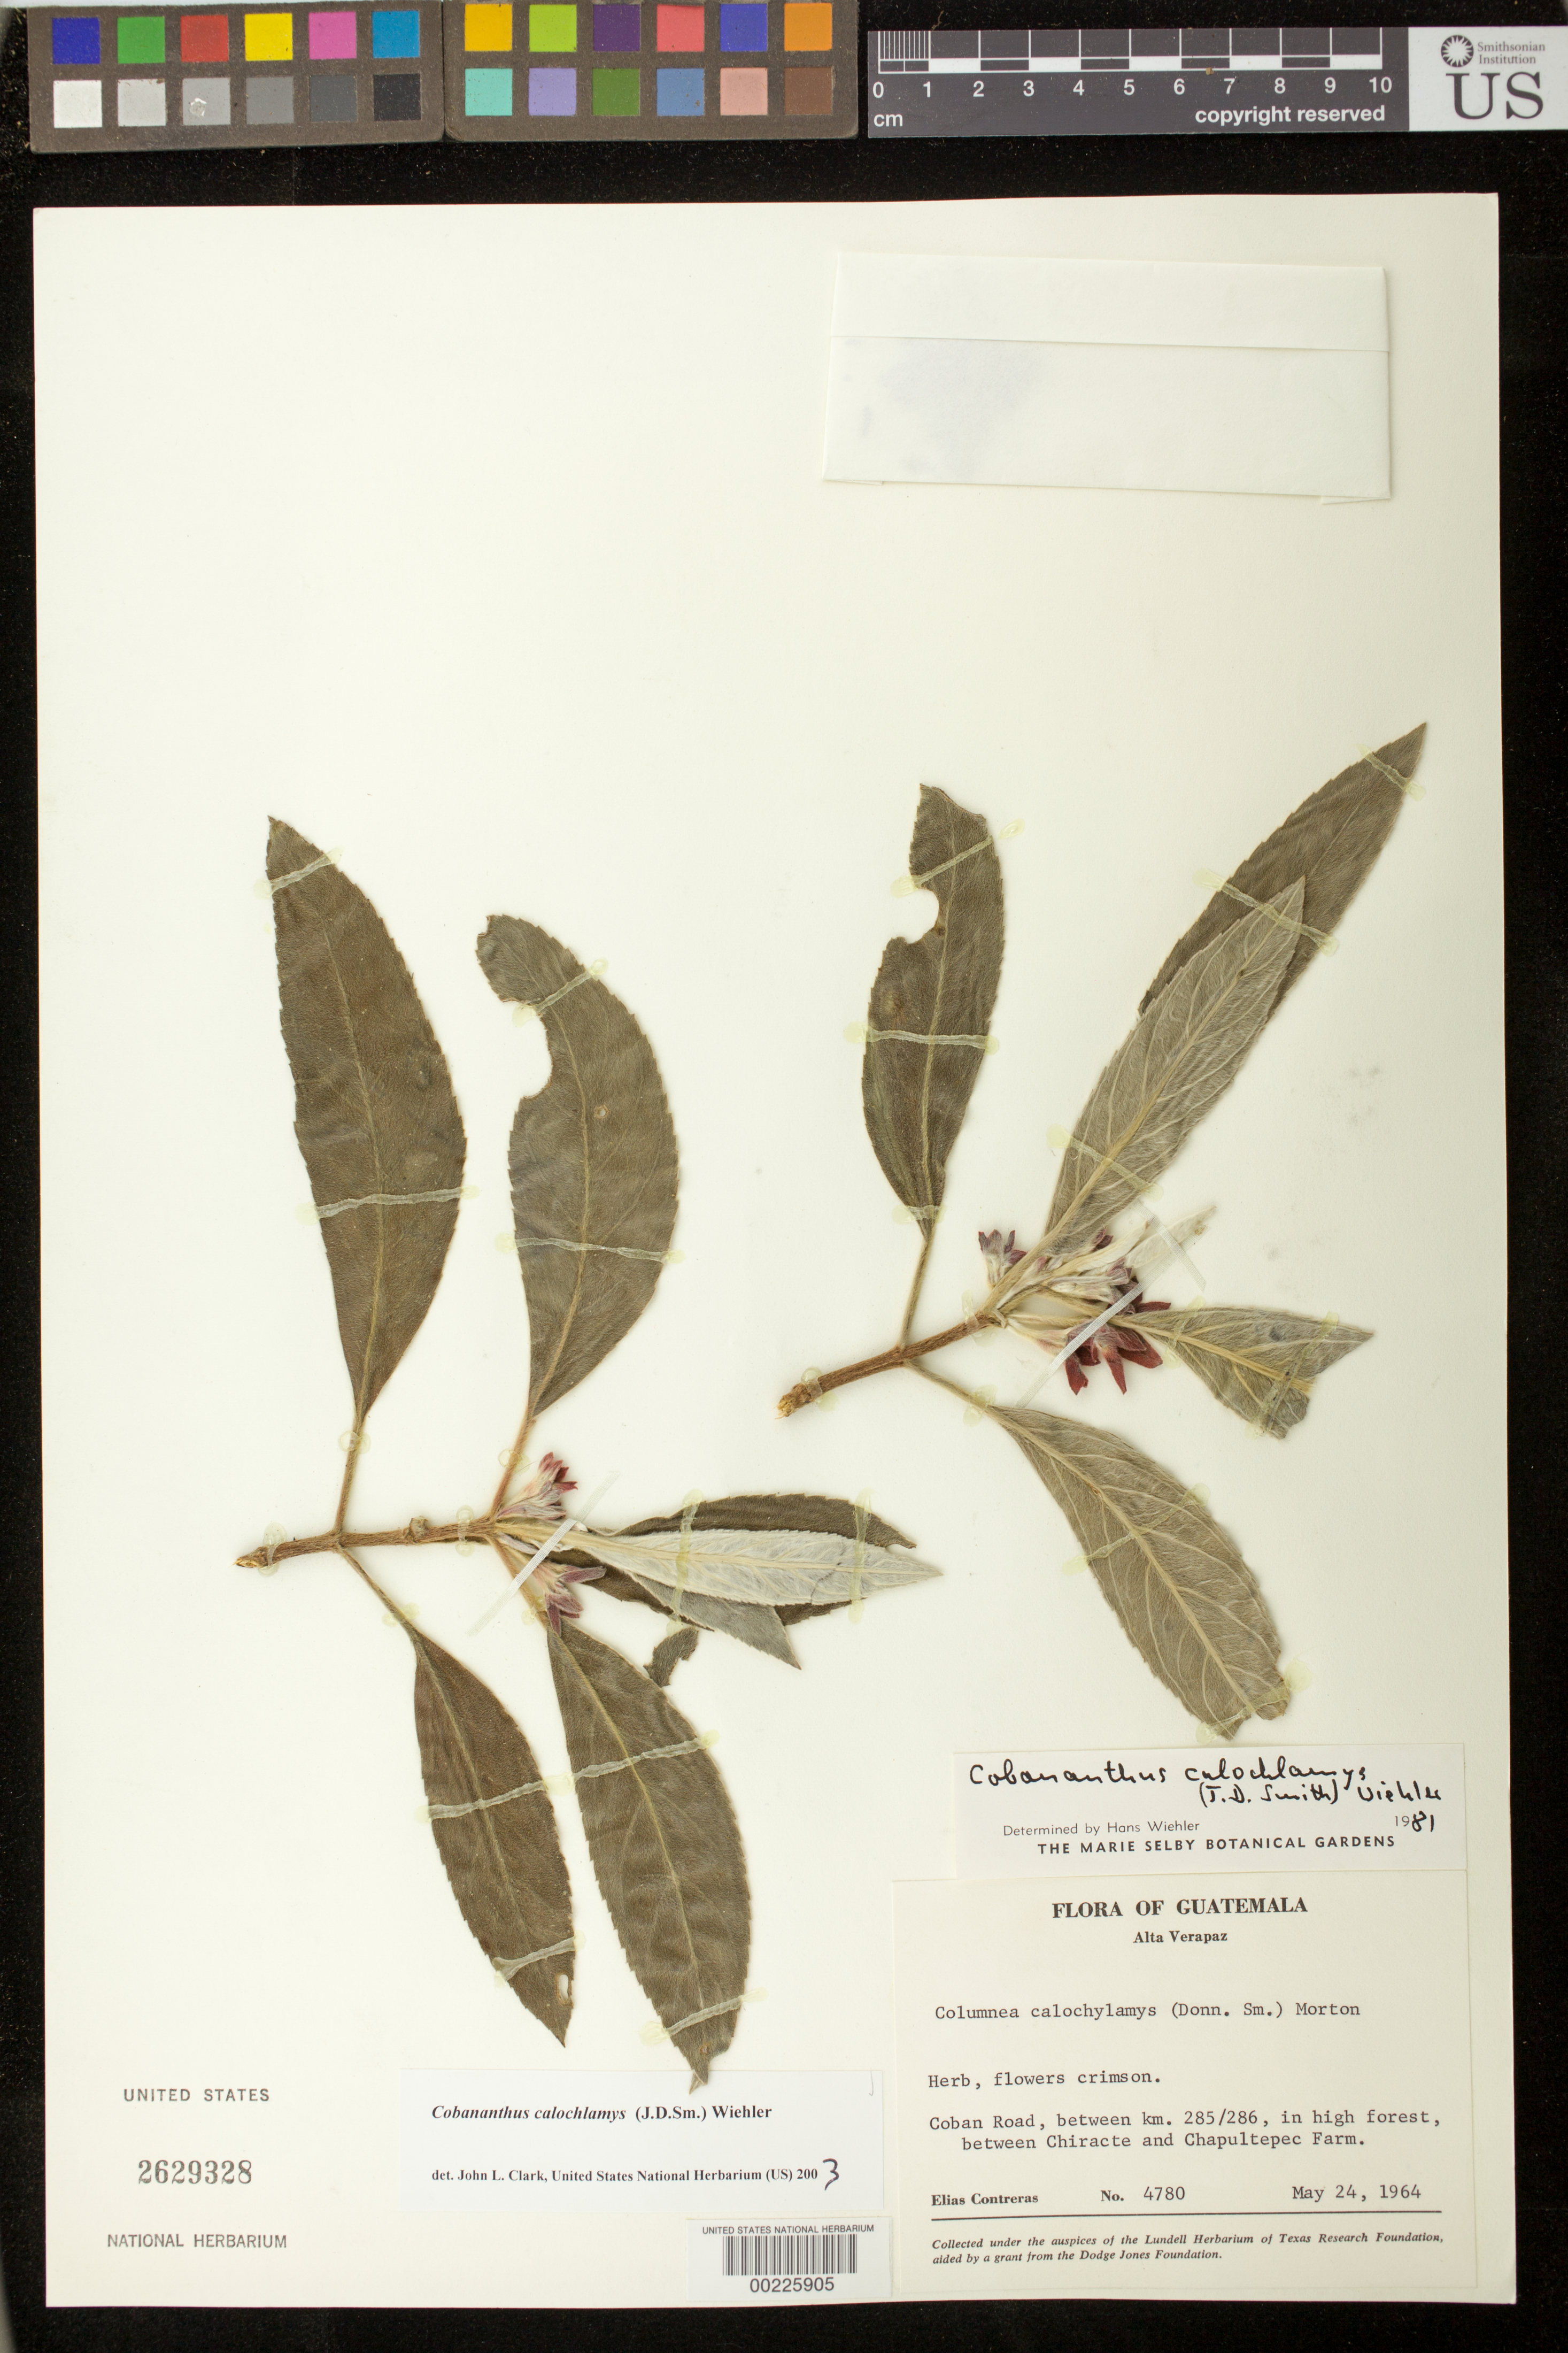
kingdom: Plantae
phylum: Tracheophyta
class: Magnoliopsida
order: Lamiales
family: Gesneriaceae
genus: Cobananthus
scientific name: Cobananthus calochlamys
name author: (Donn. Sm.) Wiehler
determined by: Clark, J. L., (SEL), The Marie Selby Botanical Garden (UNITED STATES)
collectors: E. Contreras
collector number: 4780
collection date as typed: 24 May 1964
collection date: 1964-05-24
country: Guatemala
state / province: Alta Verapaz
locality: Coban road, between km 285/286, between Chiracte and Chapultepec farm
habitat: In high forest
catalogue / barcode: US 2629328